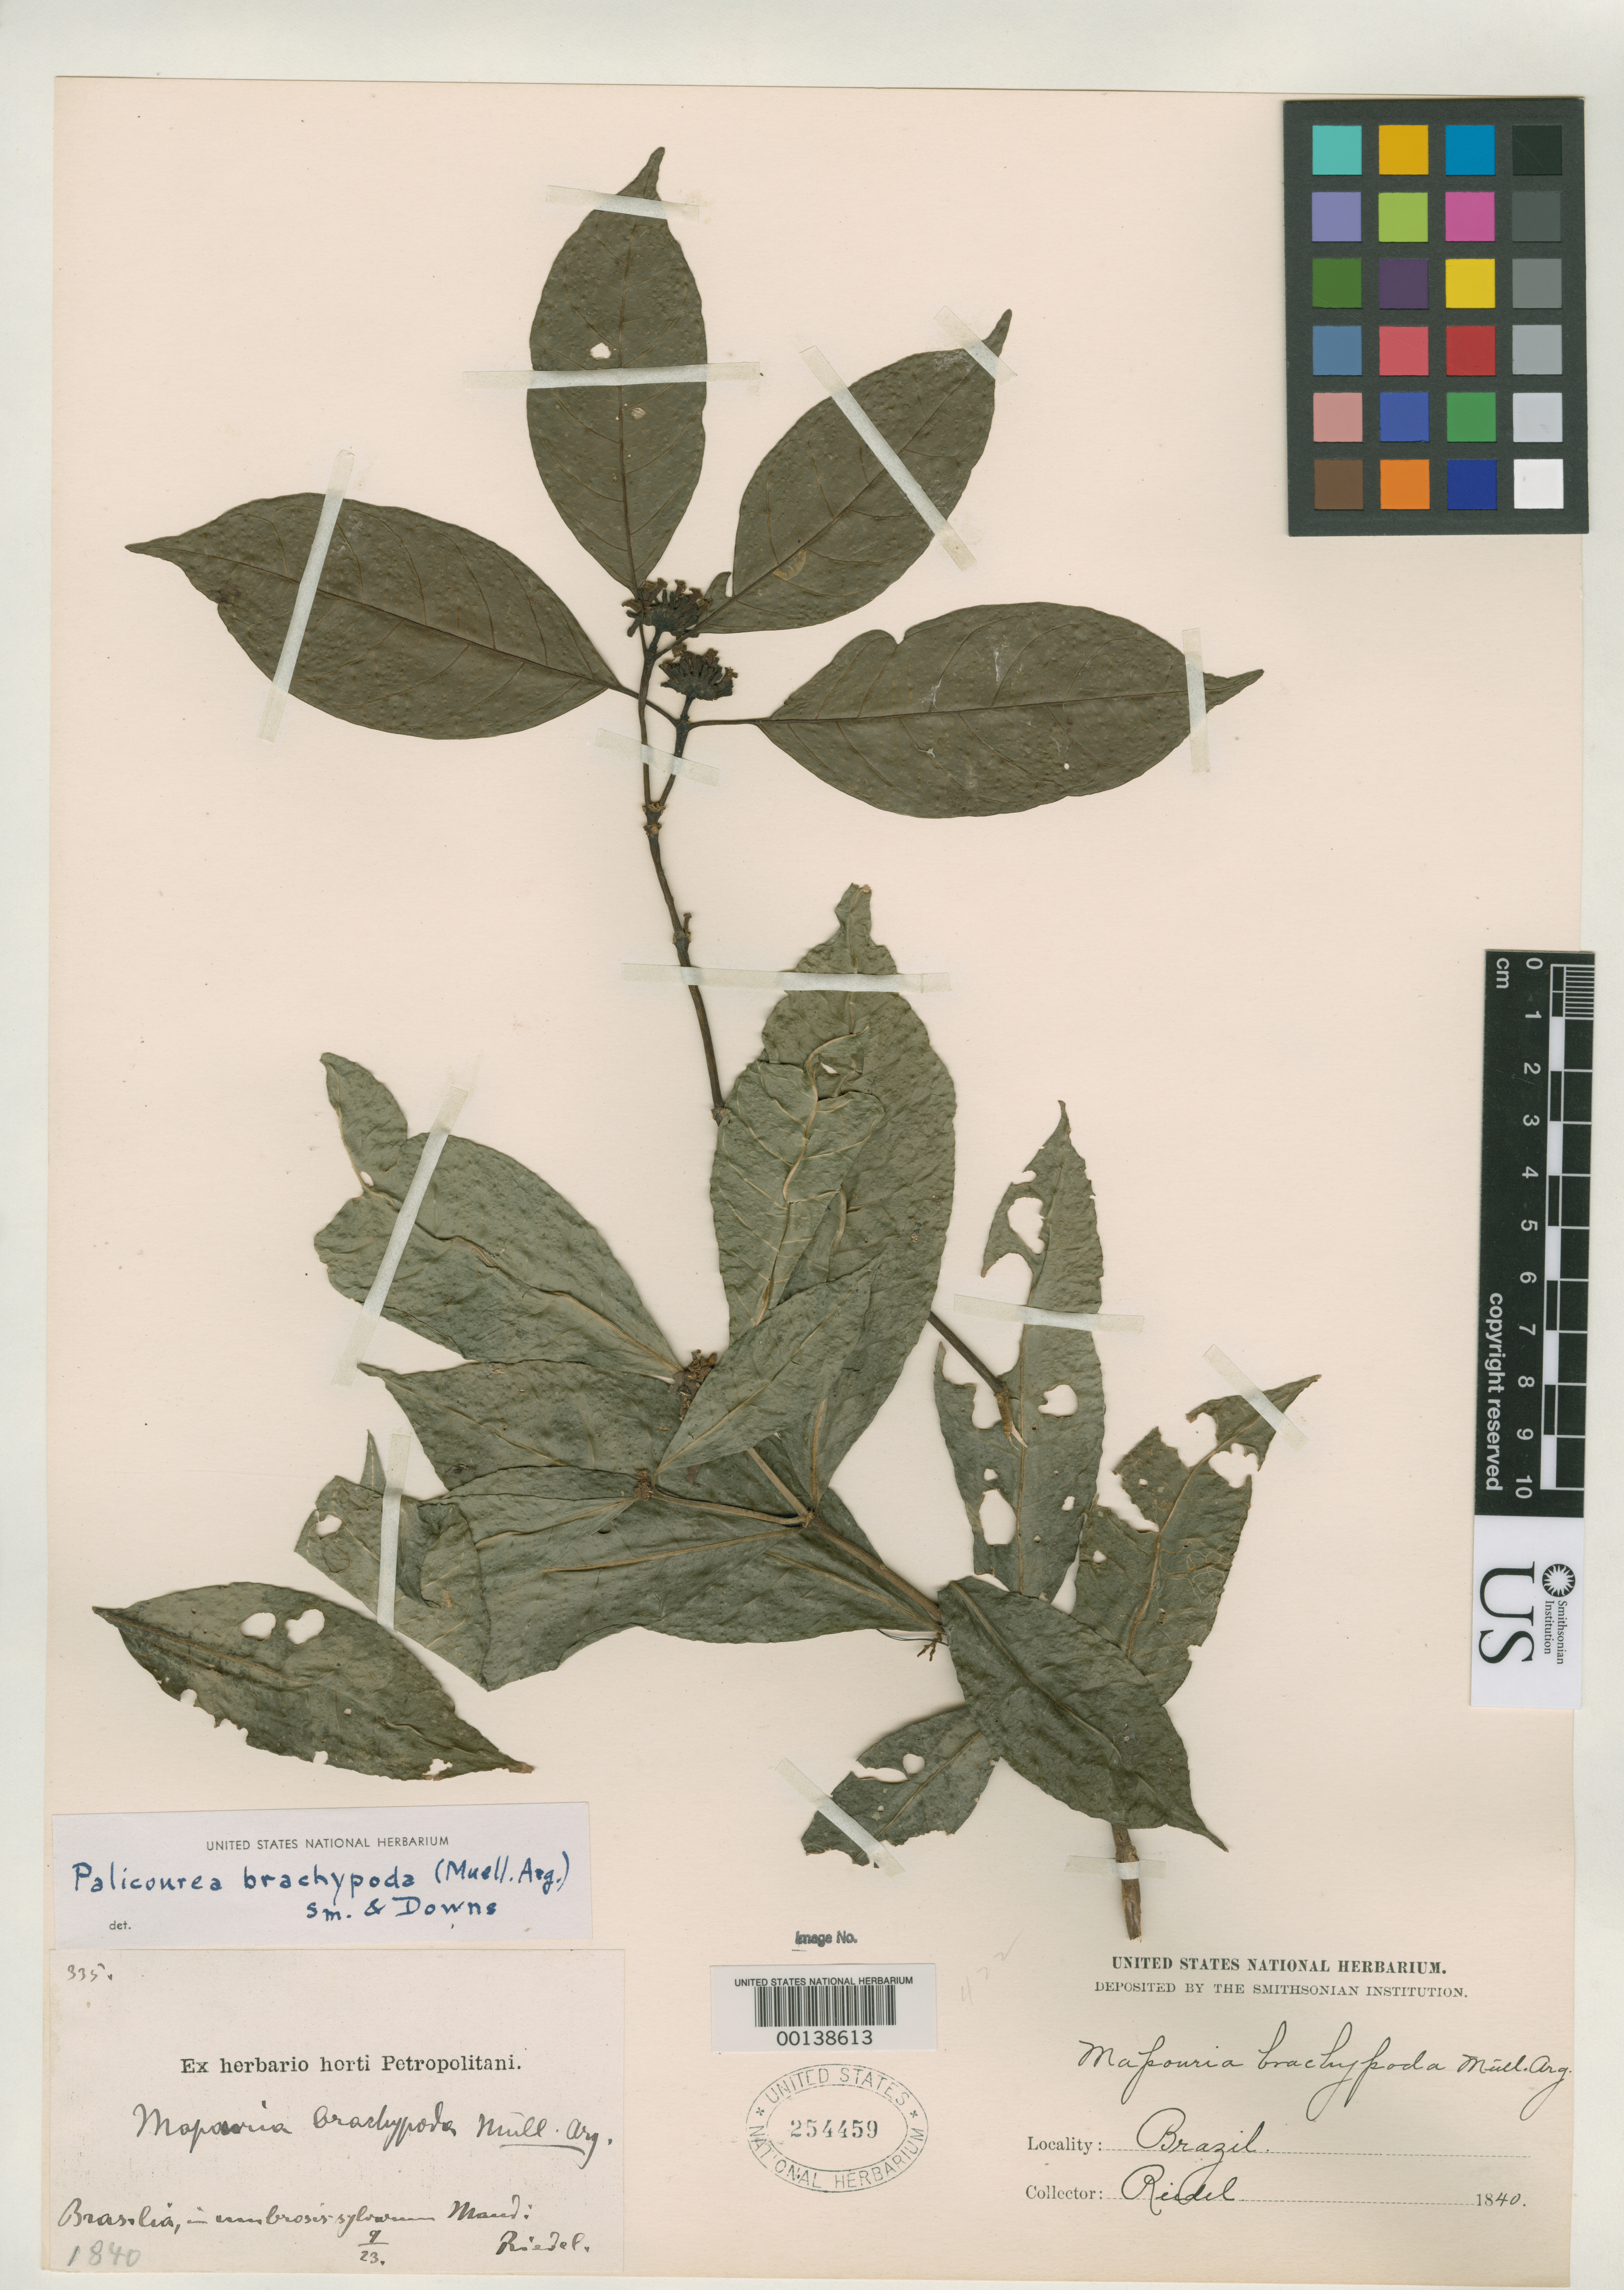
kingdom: Plantae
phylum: Tracheophyta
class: Magnoliopsida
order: Gentianales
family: Rubiaceae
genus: Mapouria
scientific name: Mapouria brachypoda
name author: Müll. Arg. in Mart.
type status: Isosyntype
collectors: L. Riedel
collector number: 335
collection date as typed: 23 Sep 1840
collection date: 1840-09-23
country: Brazil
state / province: Rio de Janeiro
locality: Near Mandioca.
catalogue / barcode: US 254459